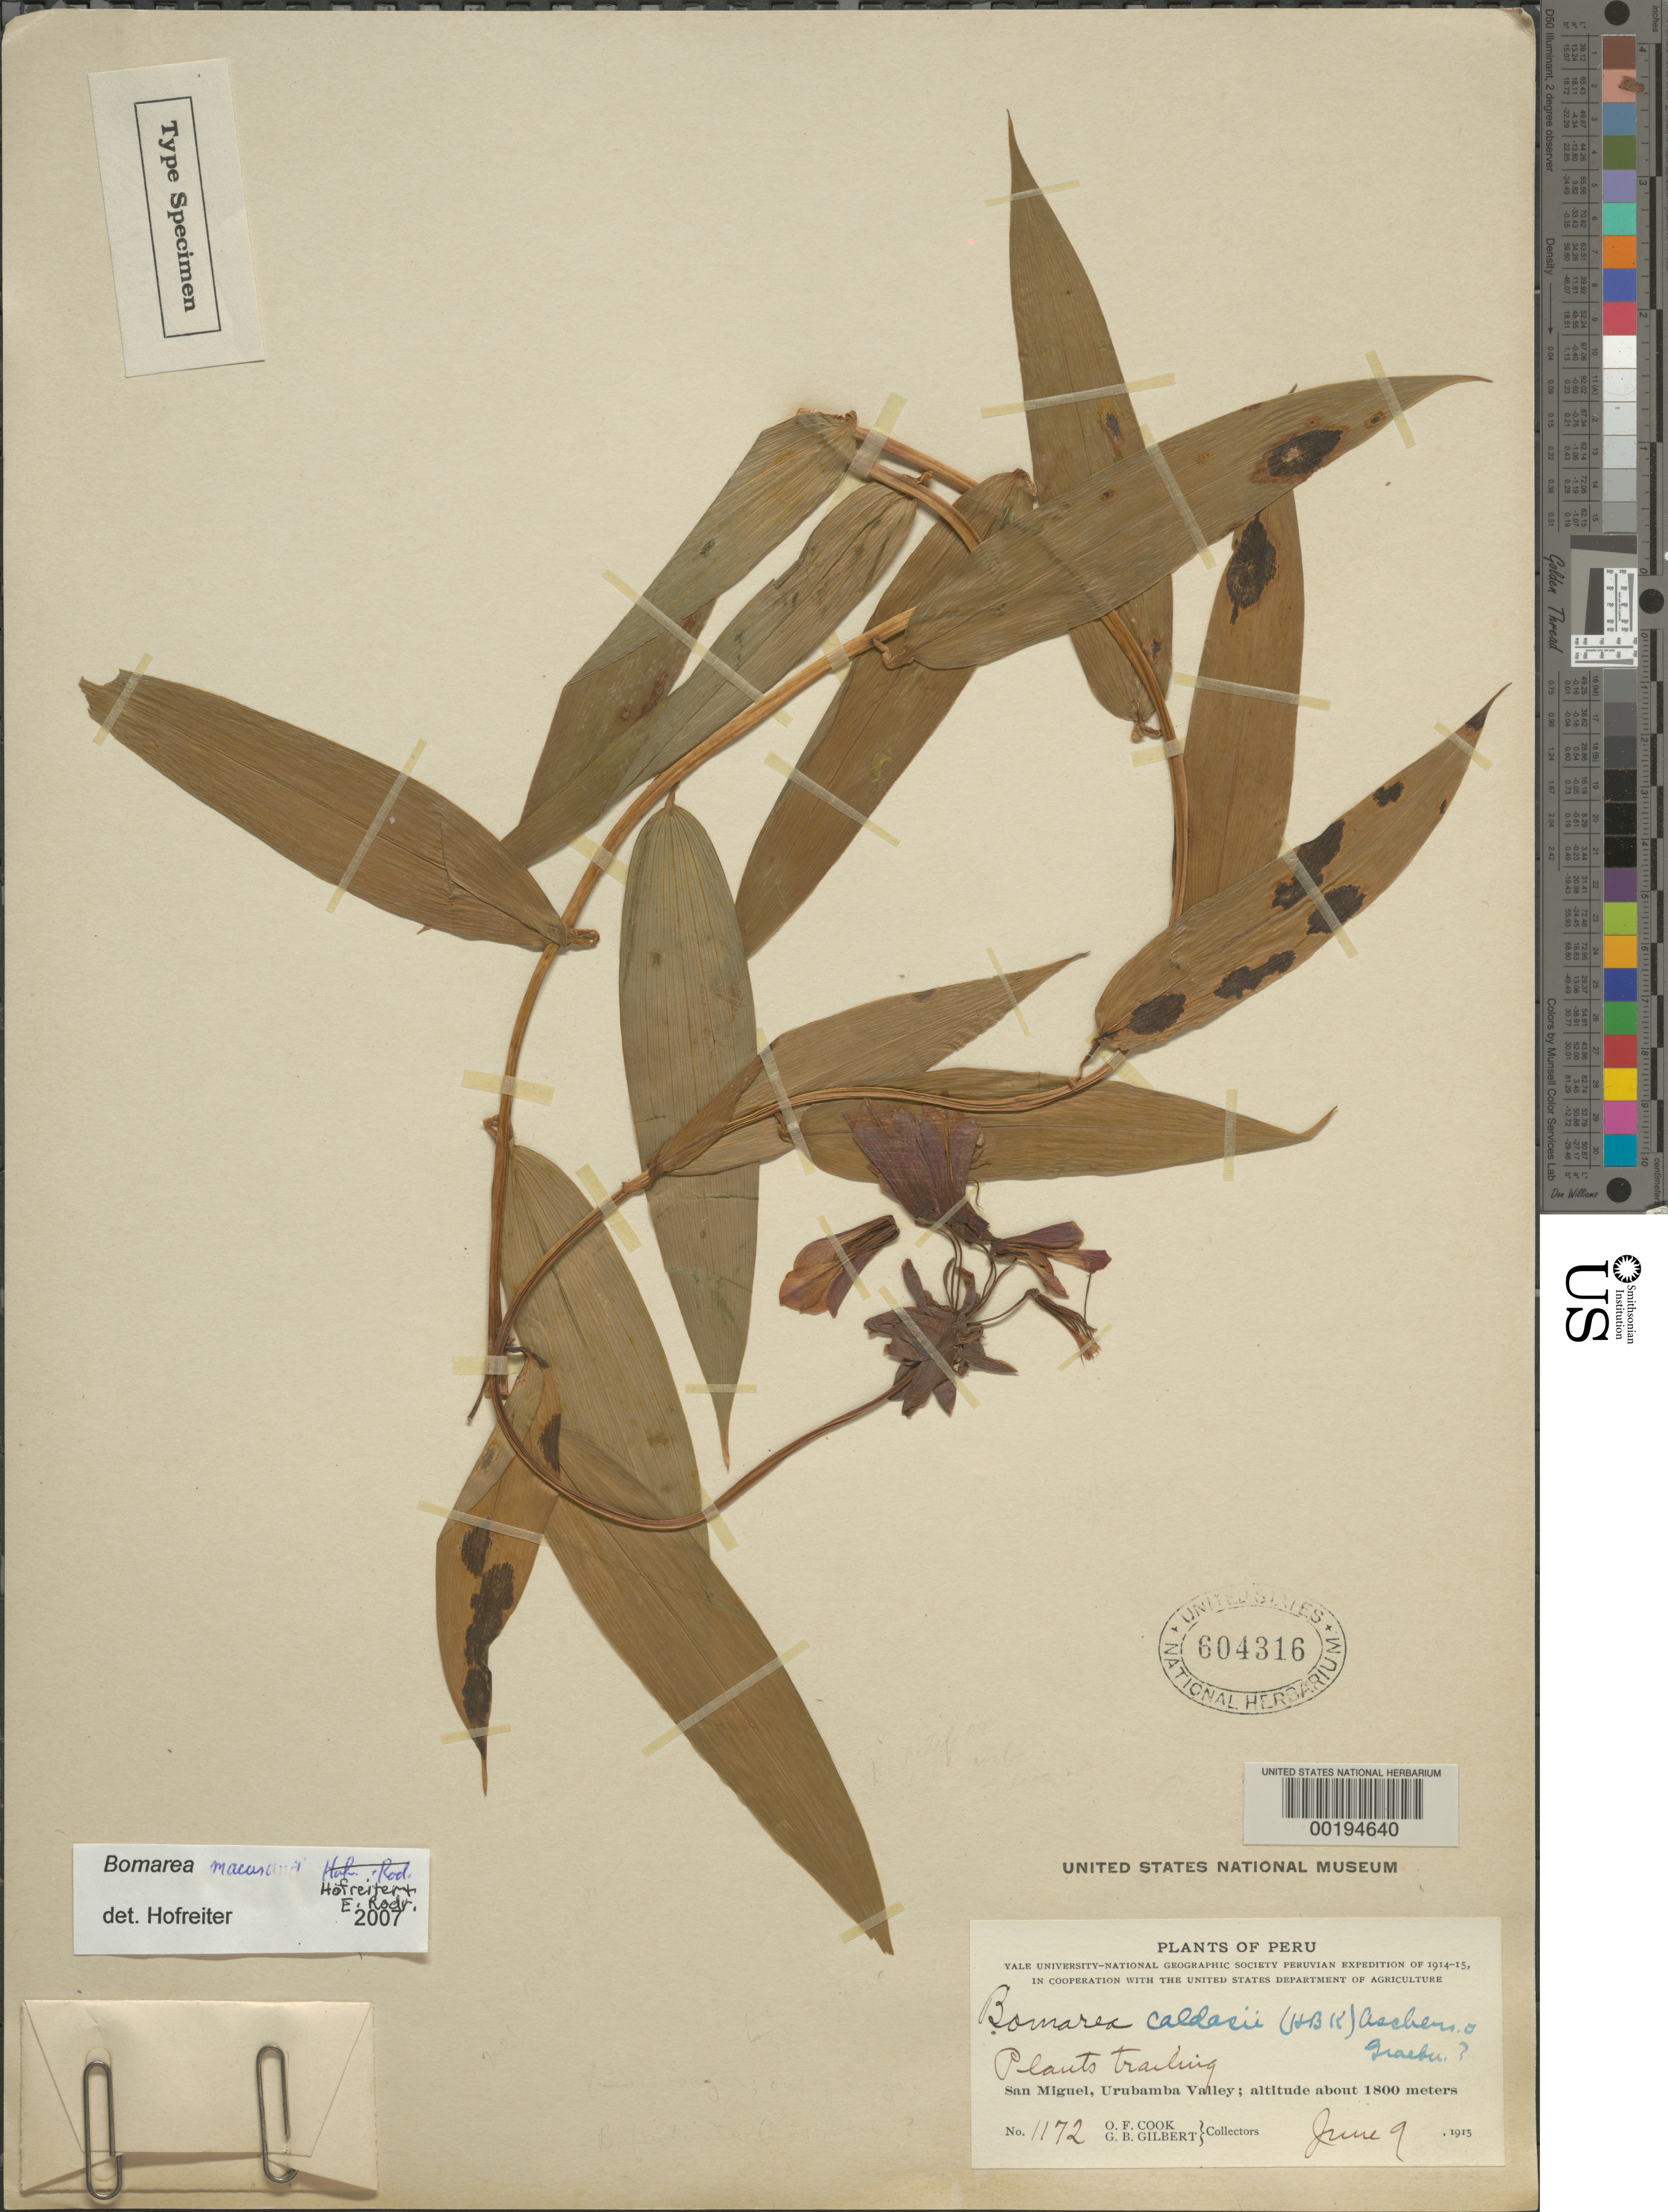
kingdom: Plantae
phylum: Tracheophyta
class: Liliopsida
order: Liliales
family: Alstroemeriaceae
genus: Bomarea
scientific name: Bomarea macusanii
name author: Hofreiter & E. Rodr.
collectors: O. F. Cook & G. B. Gilbert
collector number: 1172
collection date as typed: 09 Jun 1915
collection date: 1915-06-09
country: Peru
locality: San Miguel, Urubamba Valley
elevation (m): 1800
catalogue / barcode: US 604316